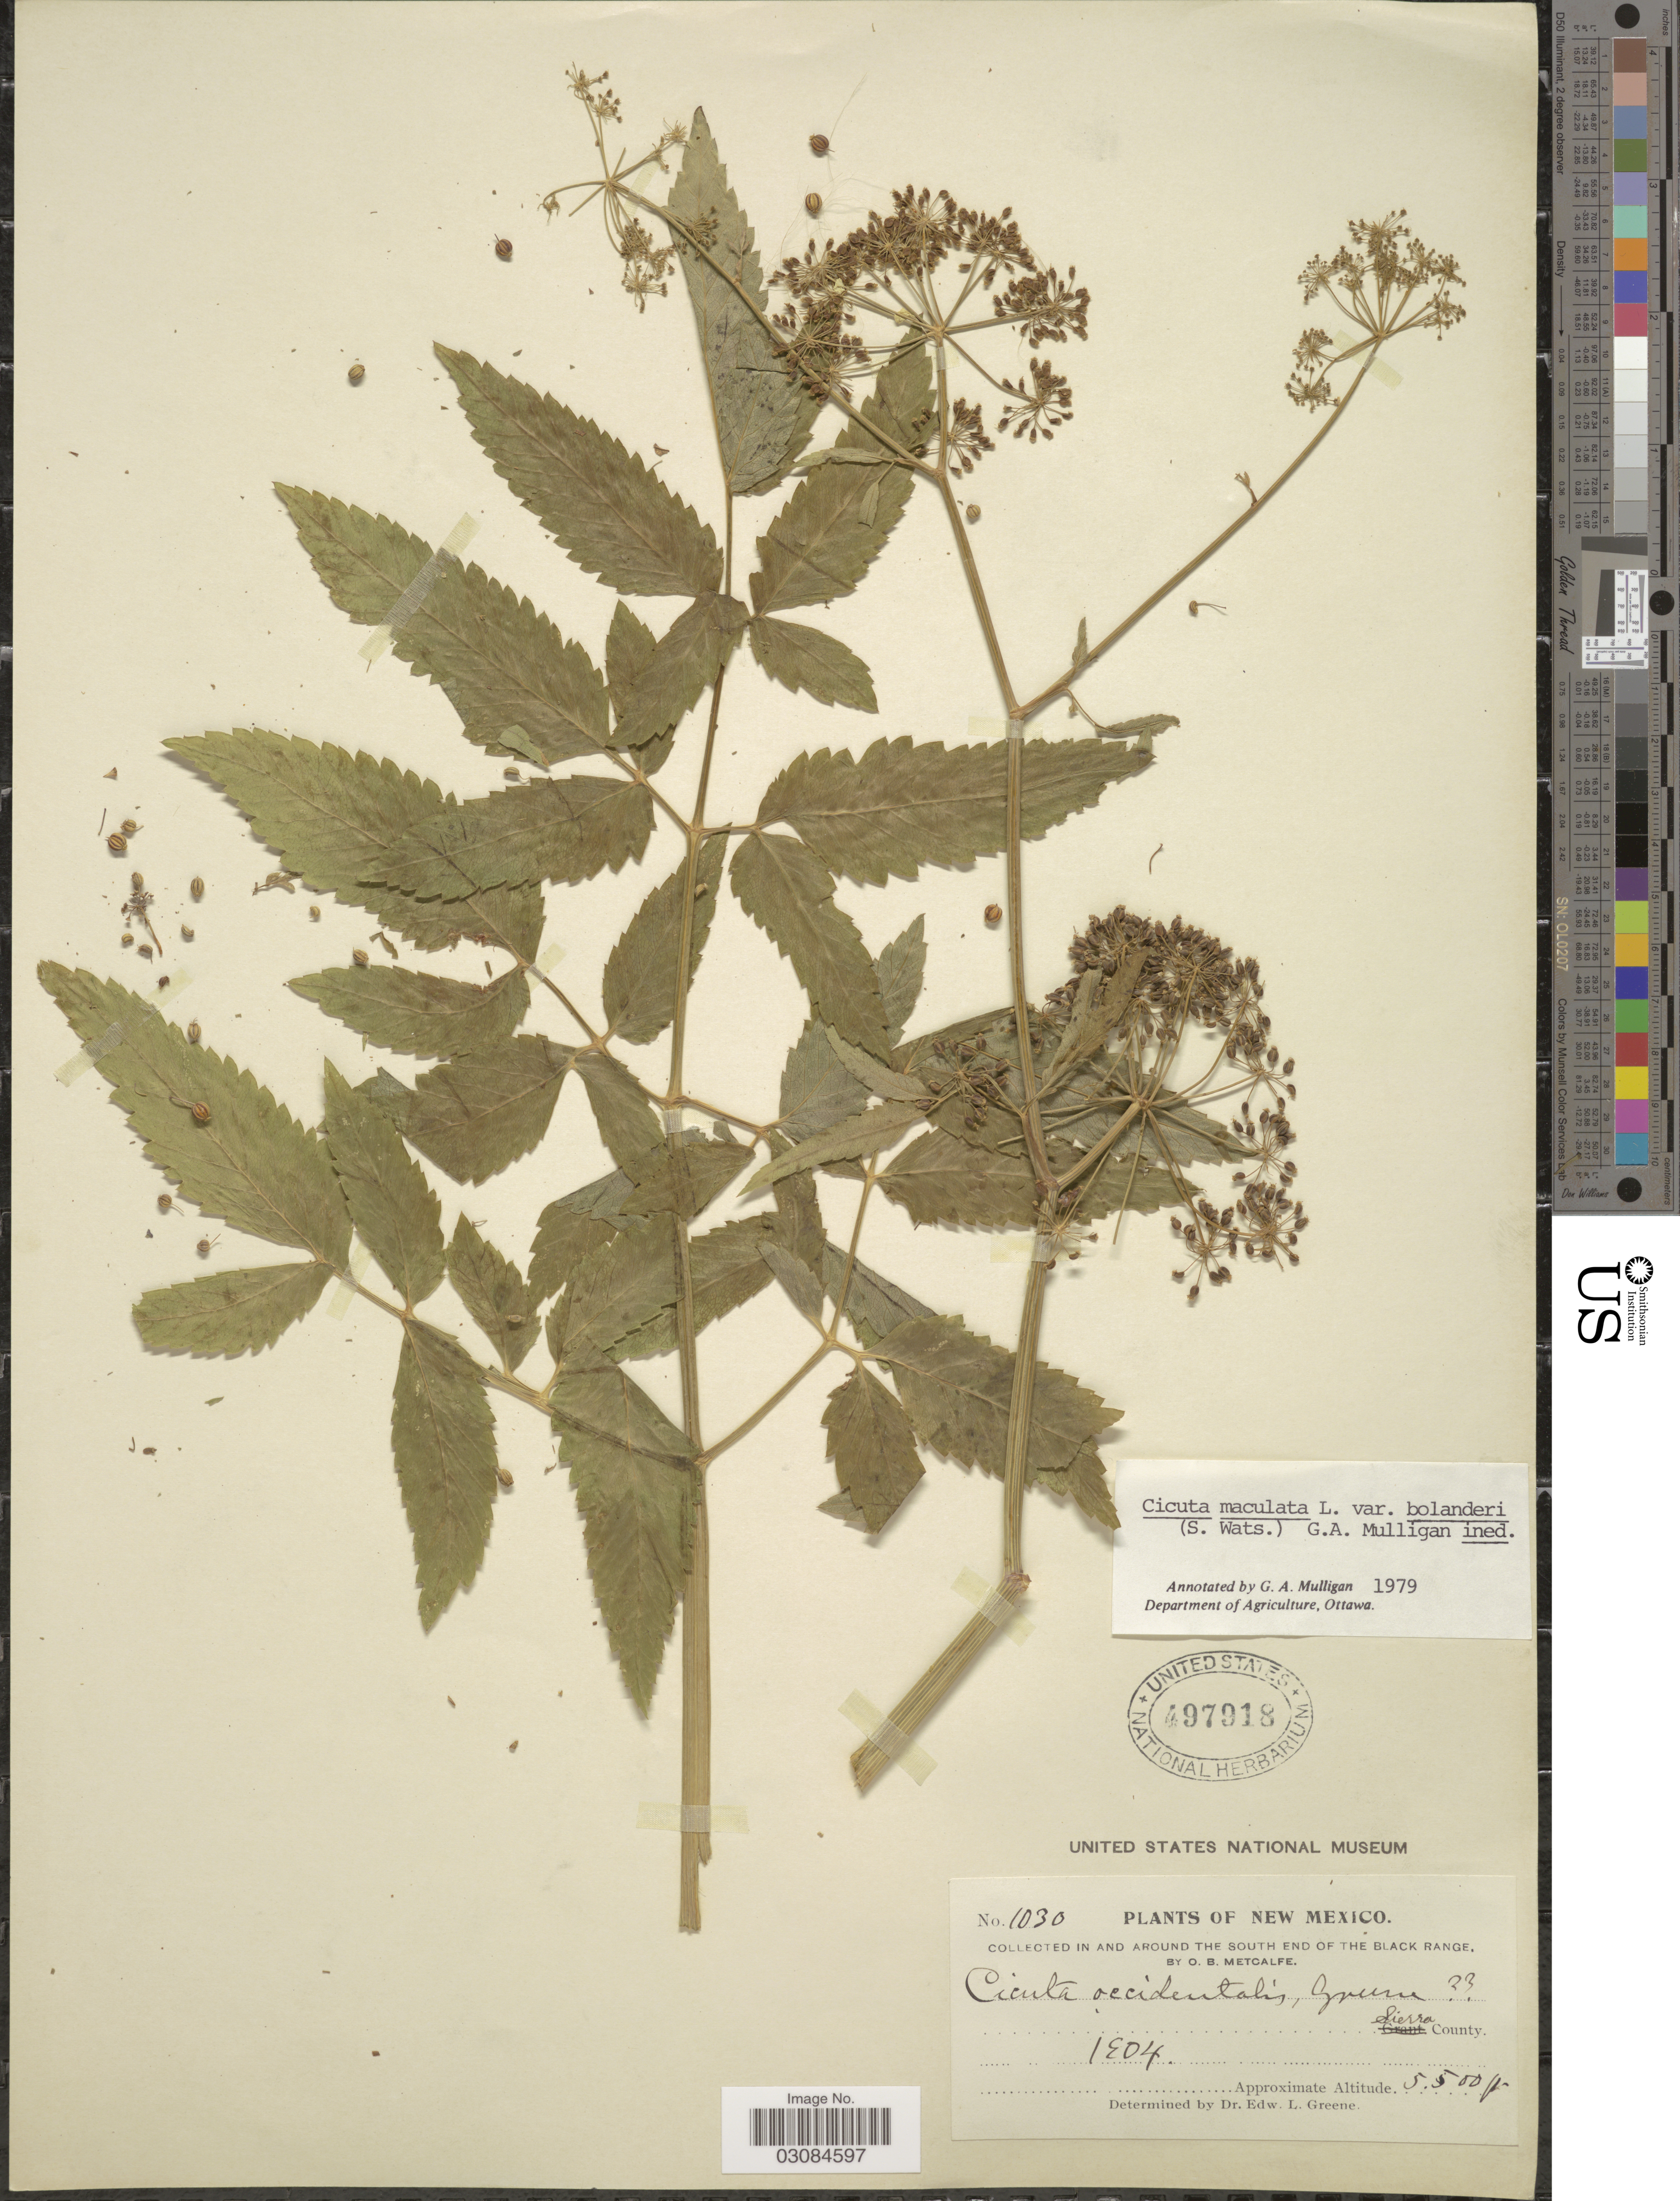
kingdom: Plantae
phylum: Tracheophyta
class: Magnoliopsida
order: Apiales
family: Apiaceae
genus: Cicuta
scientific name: Cicuta maculata var. maculata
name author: L.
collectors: O. B. Metcalfe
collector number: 1030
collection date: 1904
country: United States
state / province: New Mexico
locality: In and around the south end of the Black Range. Sierra County.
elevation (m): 1676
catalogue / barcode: US 497918